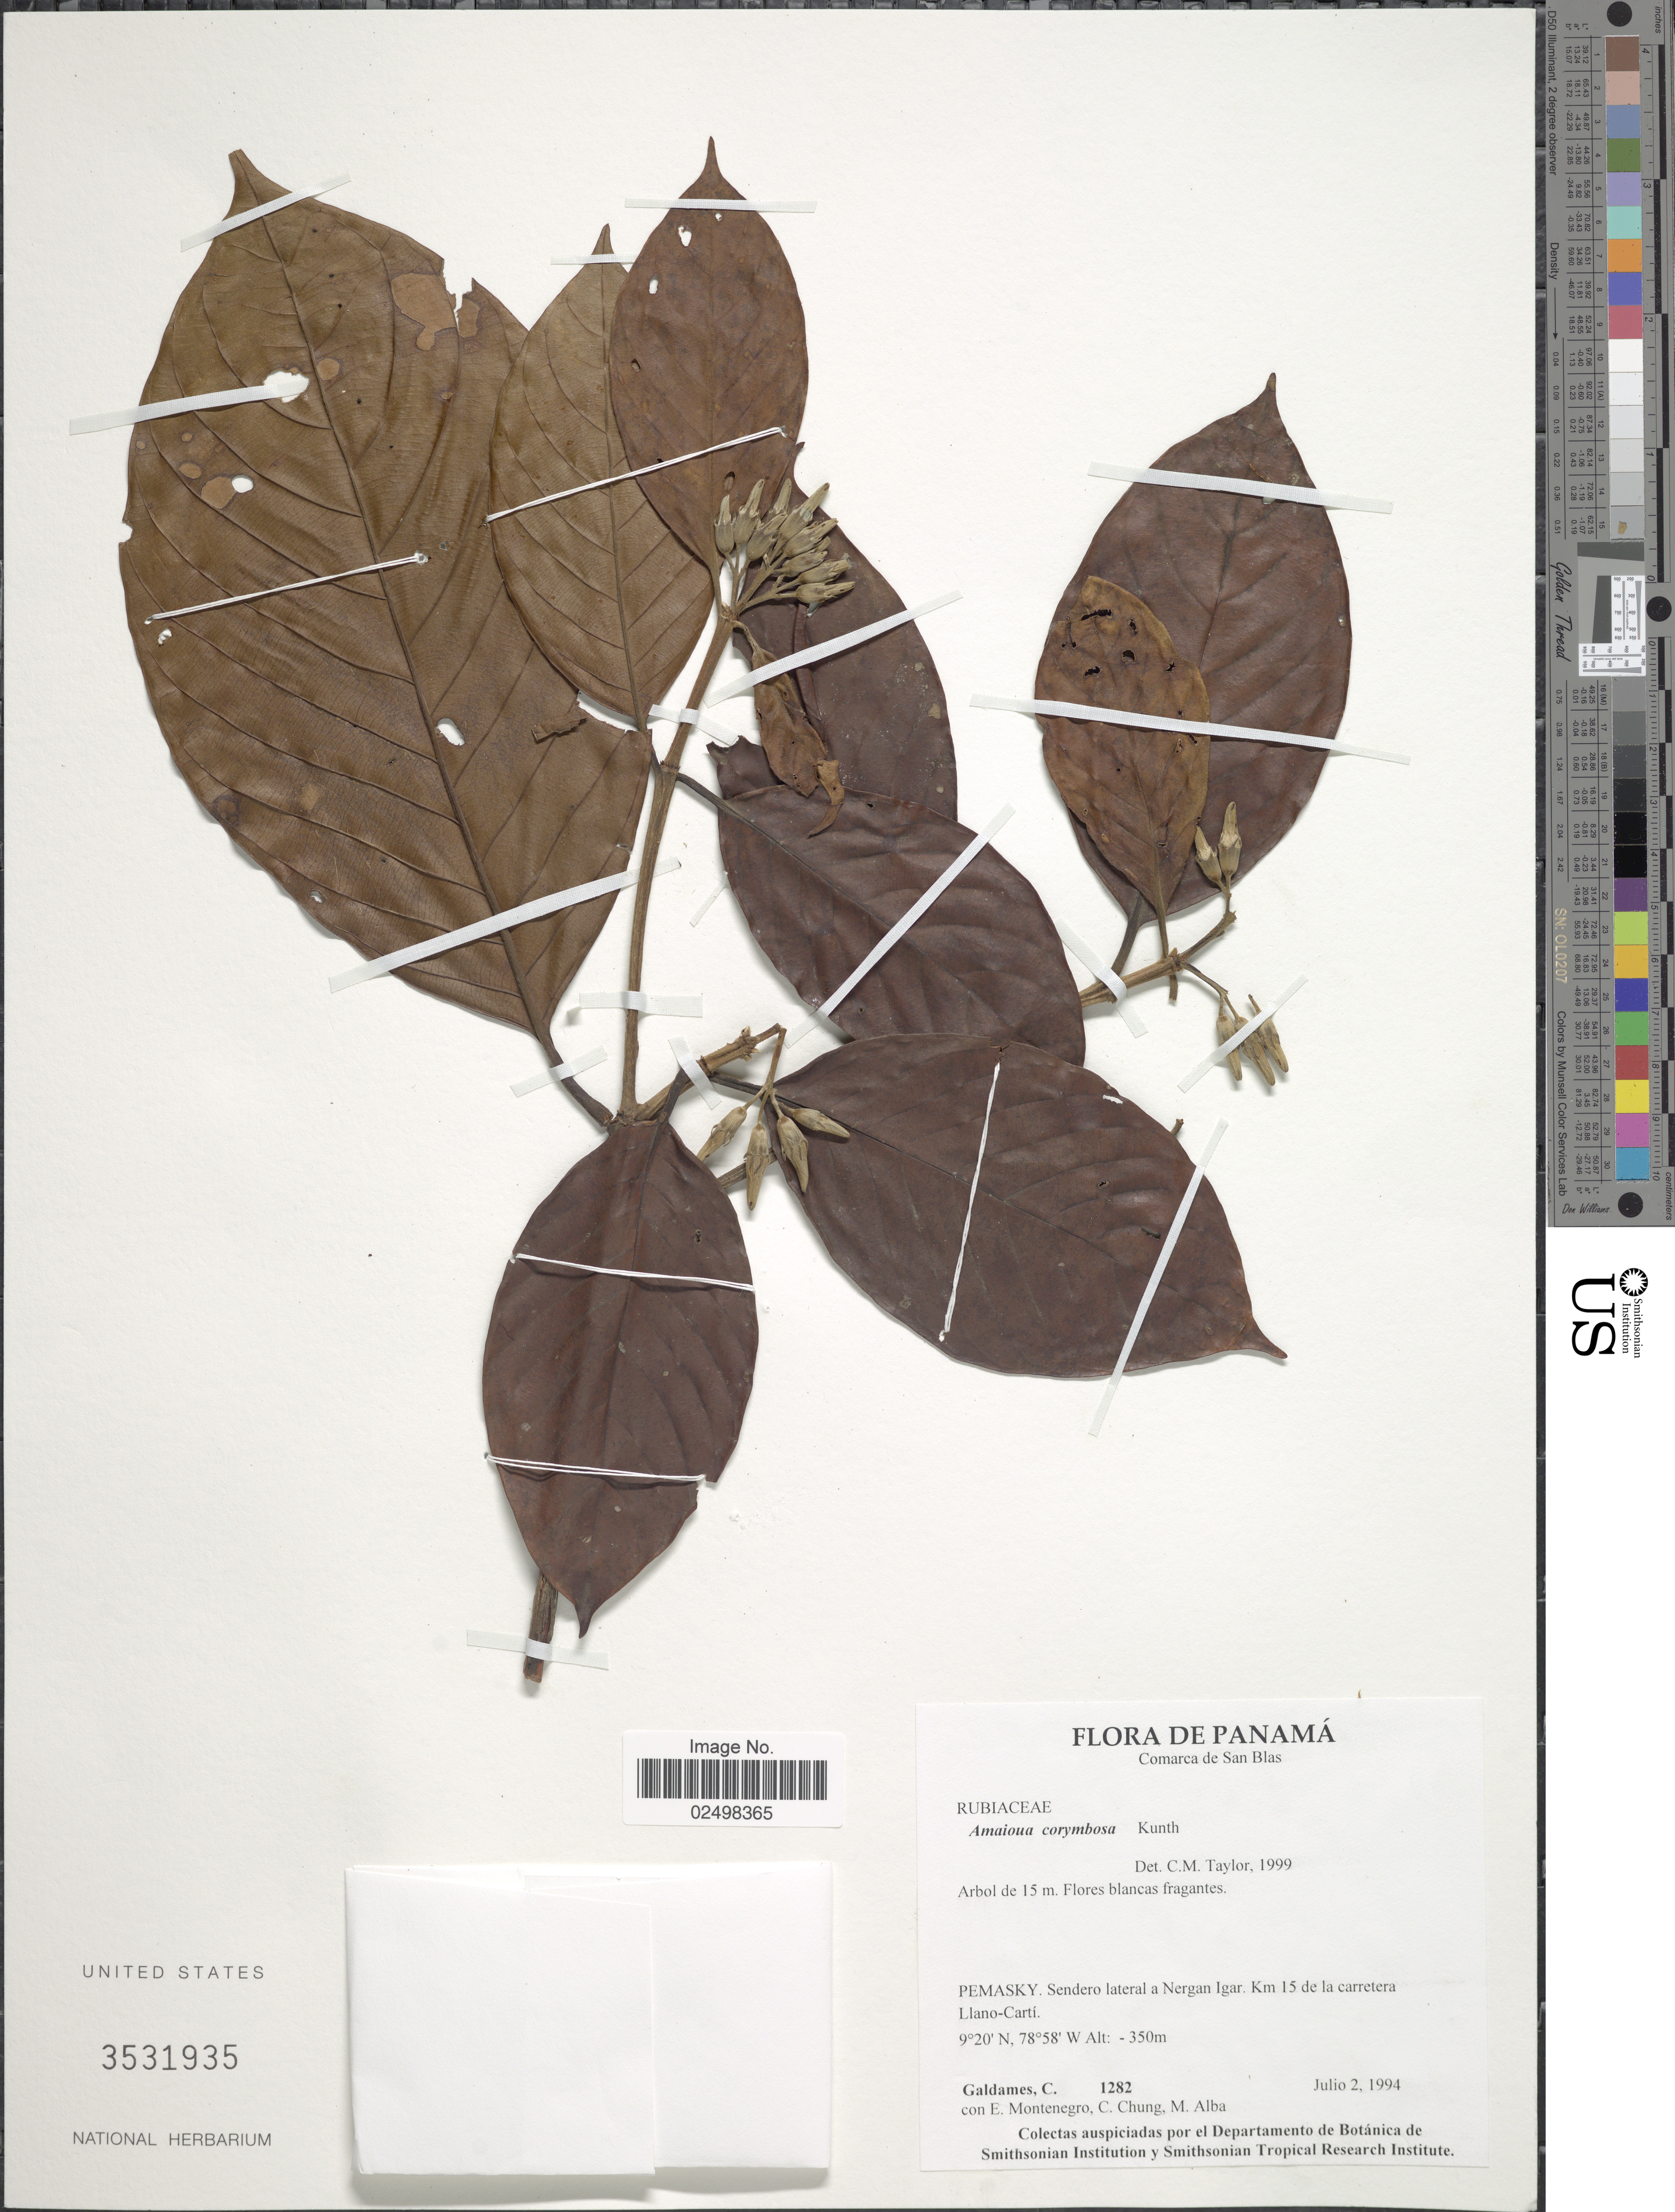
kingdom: Plantae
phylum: Tracheophyta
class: Magnoliopsida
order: Gentianales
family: Rubiaceae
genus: Amaioua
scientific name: Amaioua corymbosa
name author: Kunth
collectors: C. Galdames, E. Montenegro, C. Chung & M. Alba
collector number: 1282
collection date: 1994-07-02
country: Panama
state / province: Kuna Yala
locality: Pemasky. Sendero lateral a Nergan Igar. Km 15 de la carretera Llano-Carti. Comarca de San Blas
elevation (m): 350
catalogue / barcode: US 3531935